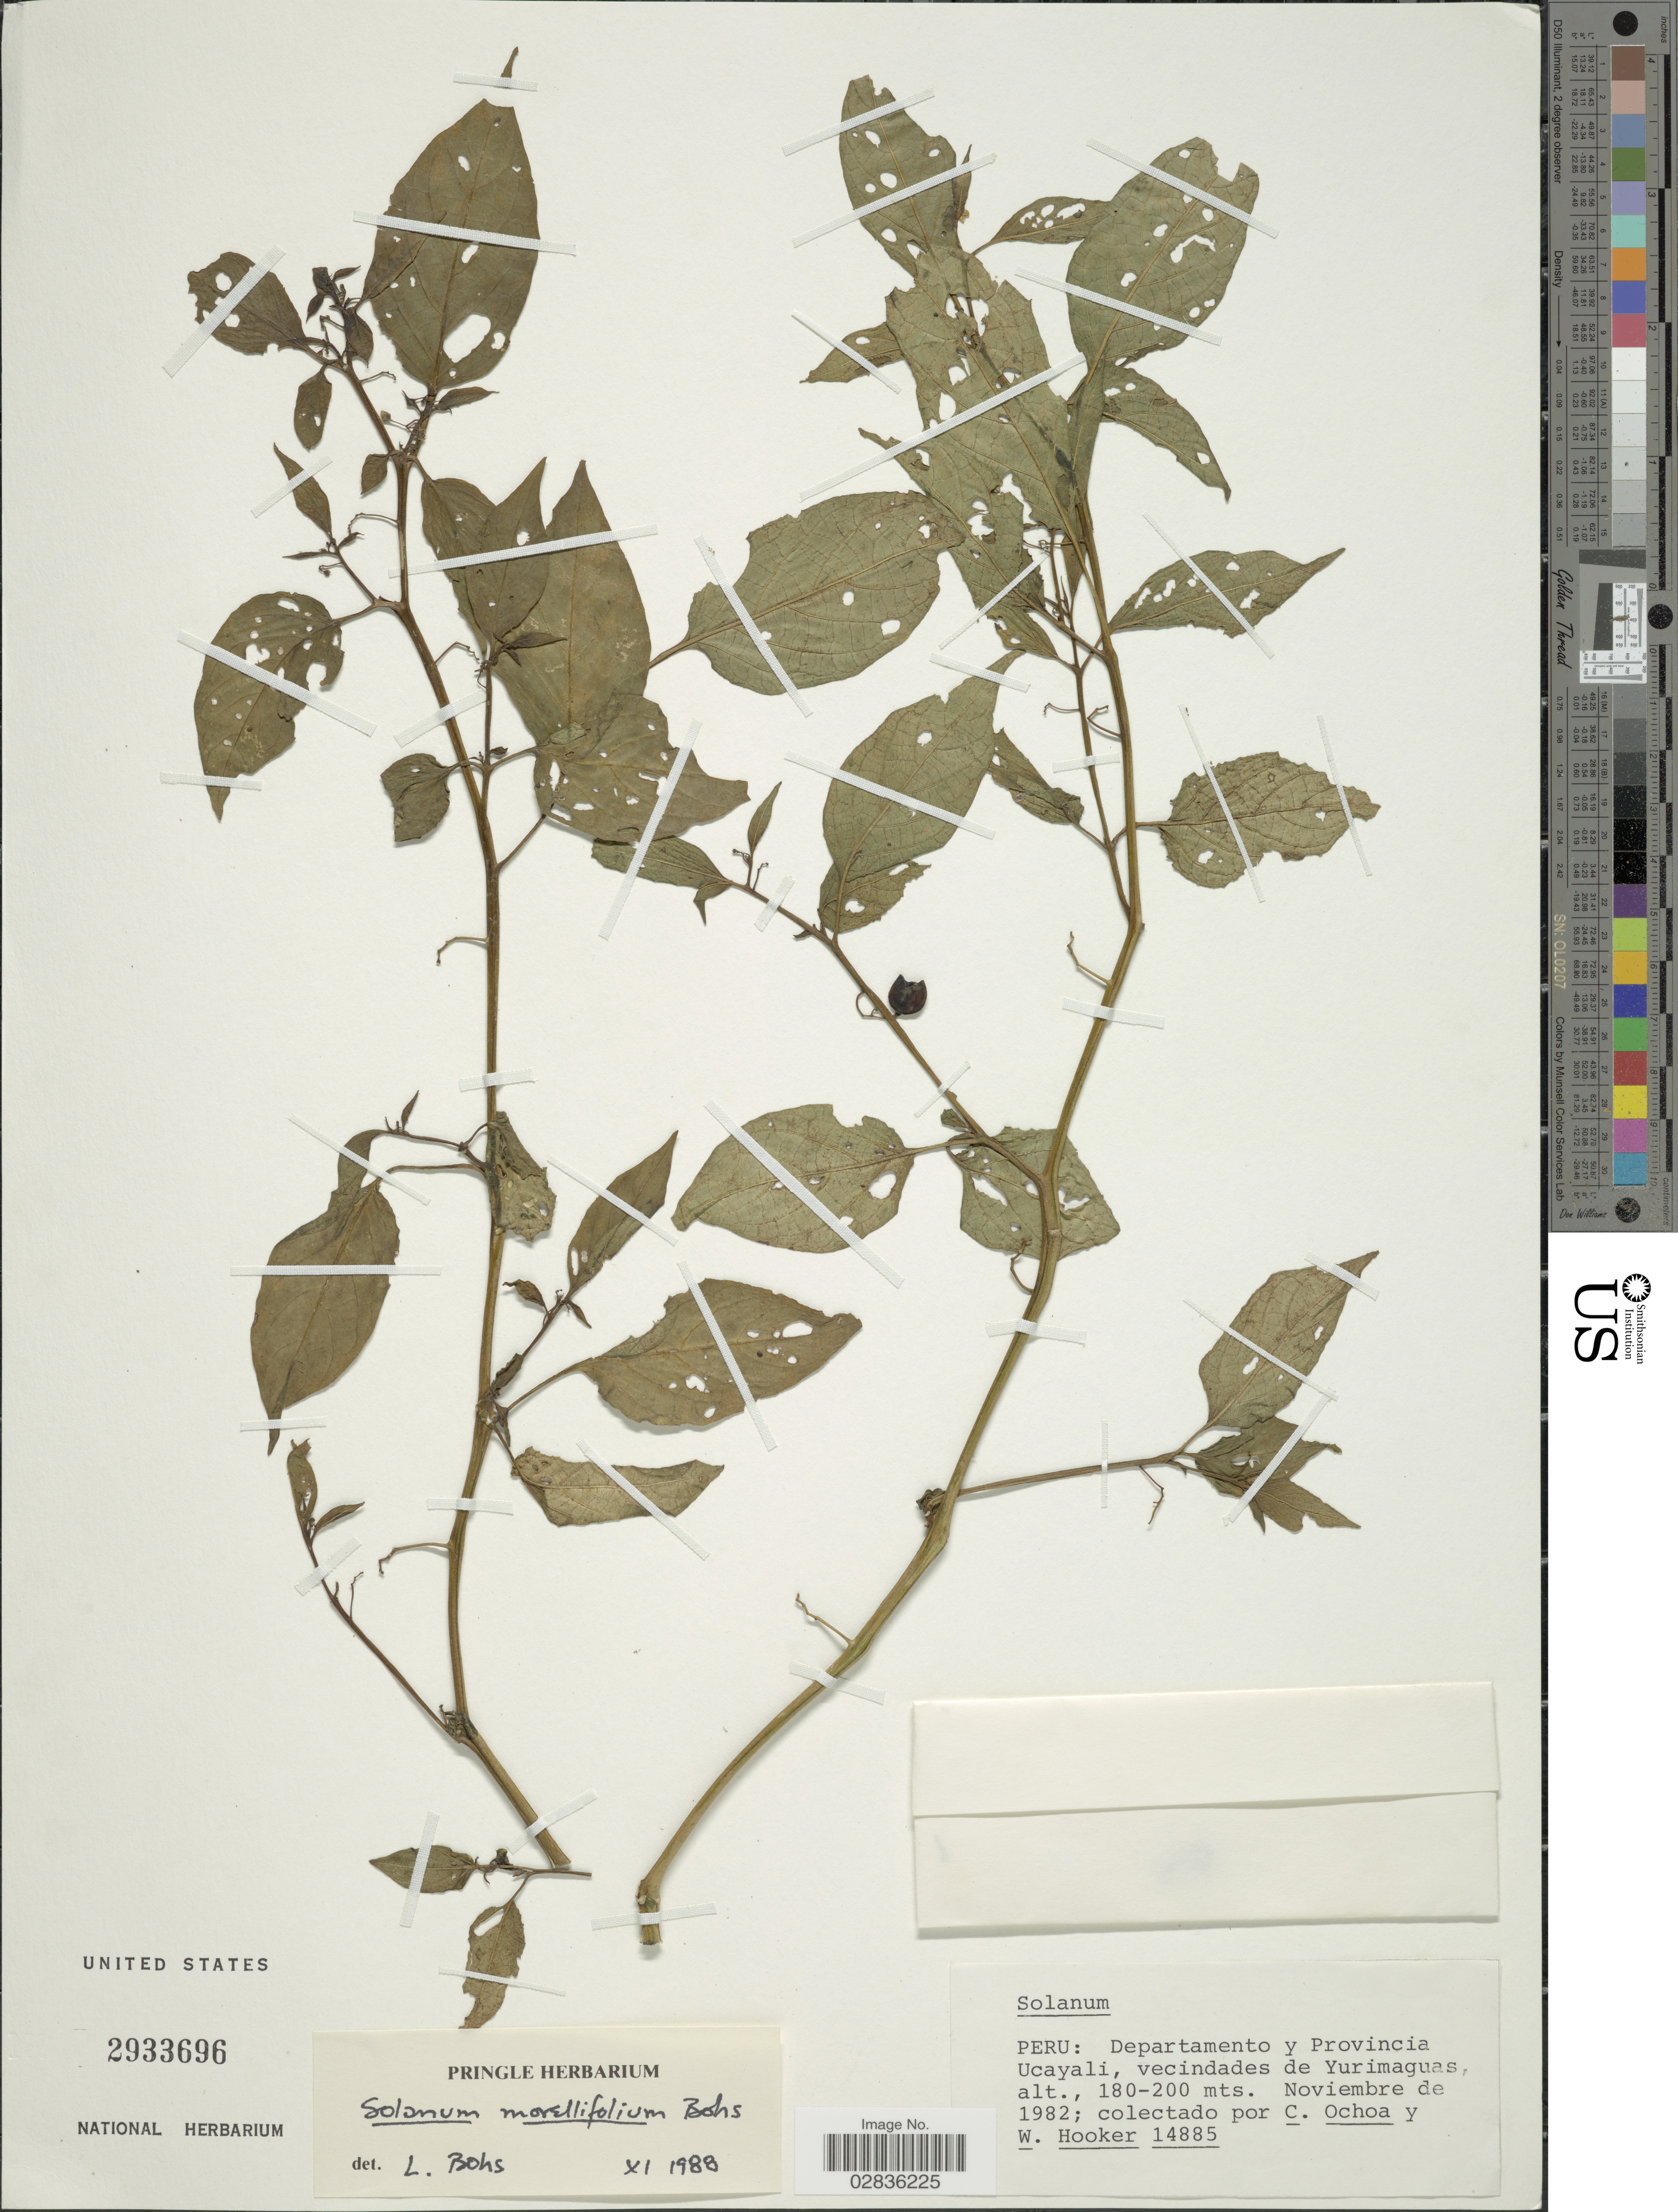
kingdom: Plantae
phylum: Tracheophyta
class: Magnoliopsida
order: Solanales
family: Solanaceae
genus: Solanum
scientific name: Solanum morellifolium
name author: Bohs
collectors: C. Ochoa & W. Hooker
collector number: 14885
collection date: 1982-11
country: Peru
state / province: Ucayali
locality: Departamento y Provincia Ucayali, vecindades de Yurimaguas.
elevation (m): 180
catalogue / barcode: US 2933696